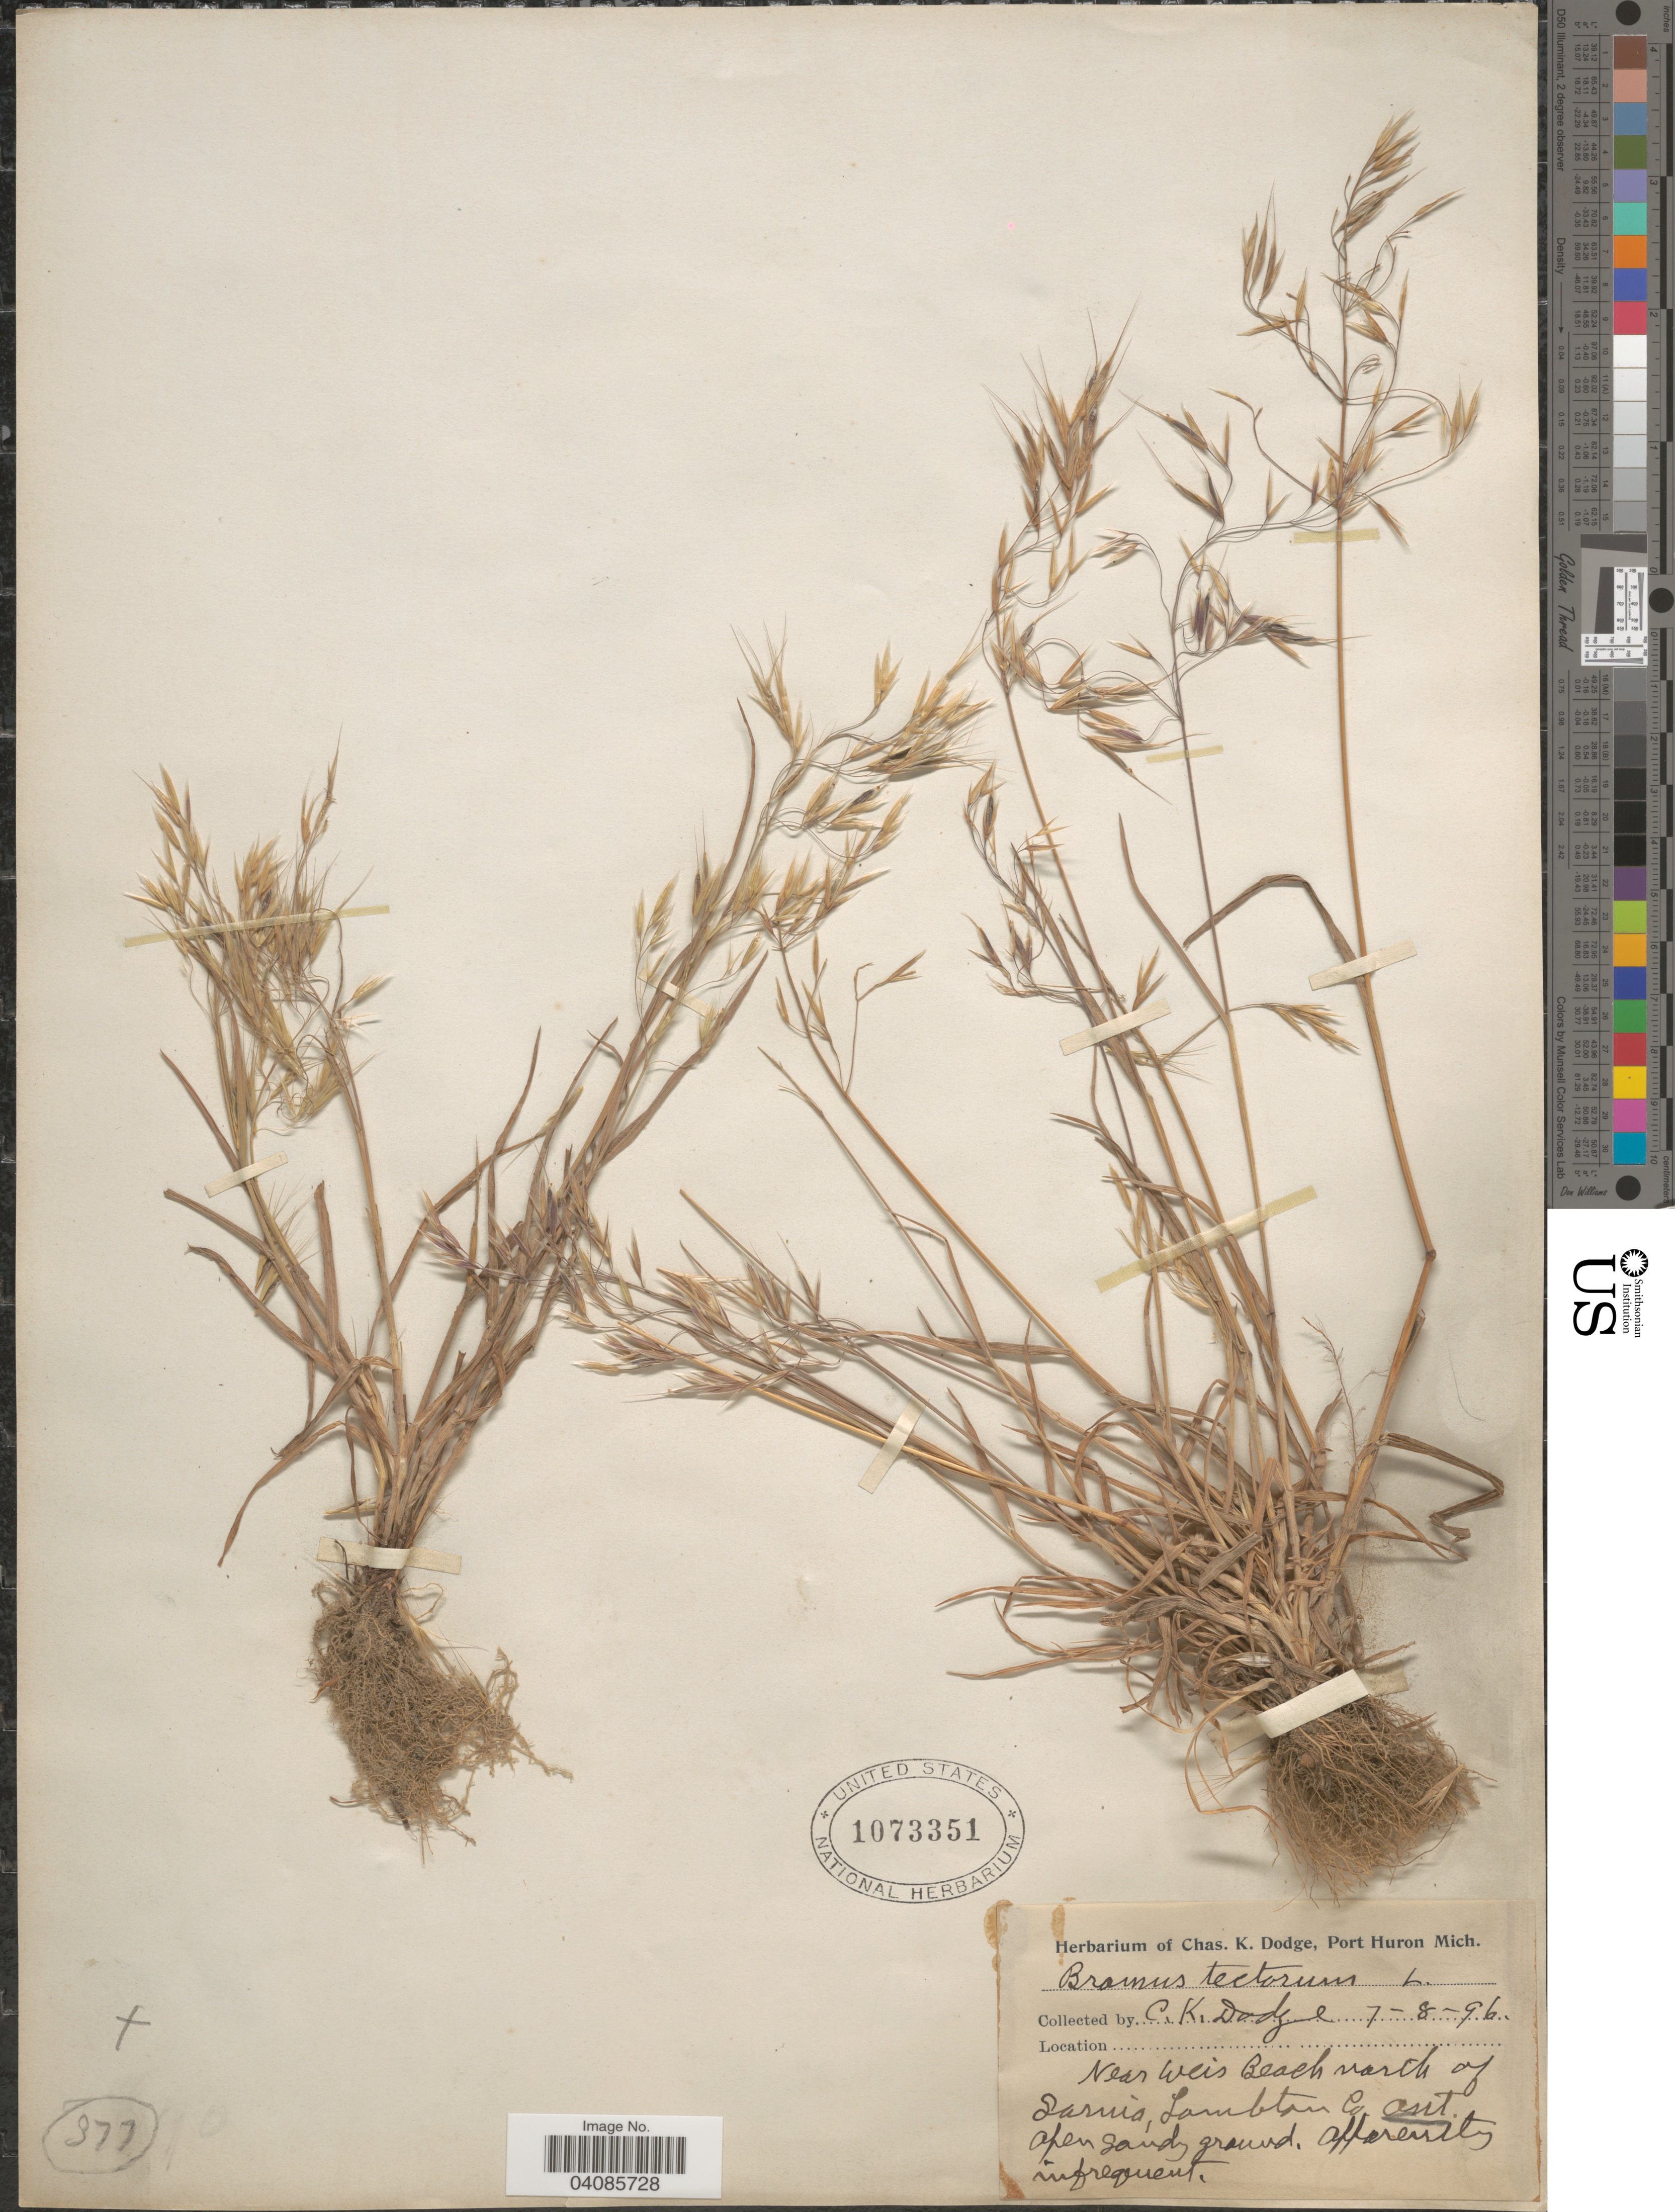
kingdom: Plantae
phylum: Tracheophyta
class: Liliopsida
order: Poales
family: Poaceae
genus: Bromus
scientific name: Bromus tectorum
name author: L.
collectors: C. K. Dodge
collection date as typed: Transcribed d/m/y: 8/7/96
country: Canada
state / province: Ontario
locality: Near Weis Beach north of Sarnia, Lambton Co.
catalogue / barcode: US 1073351